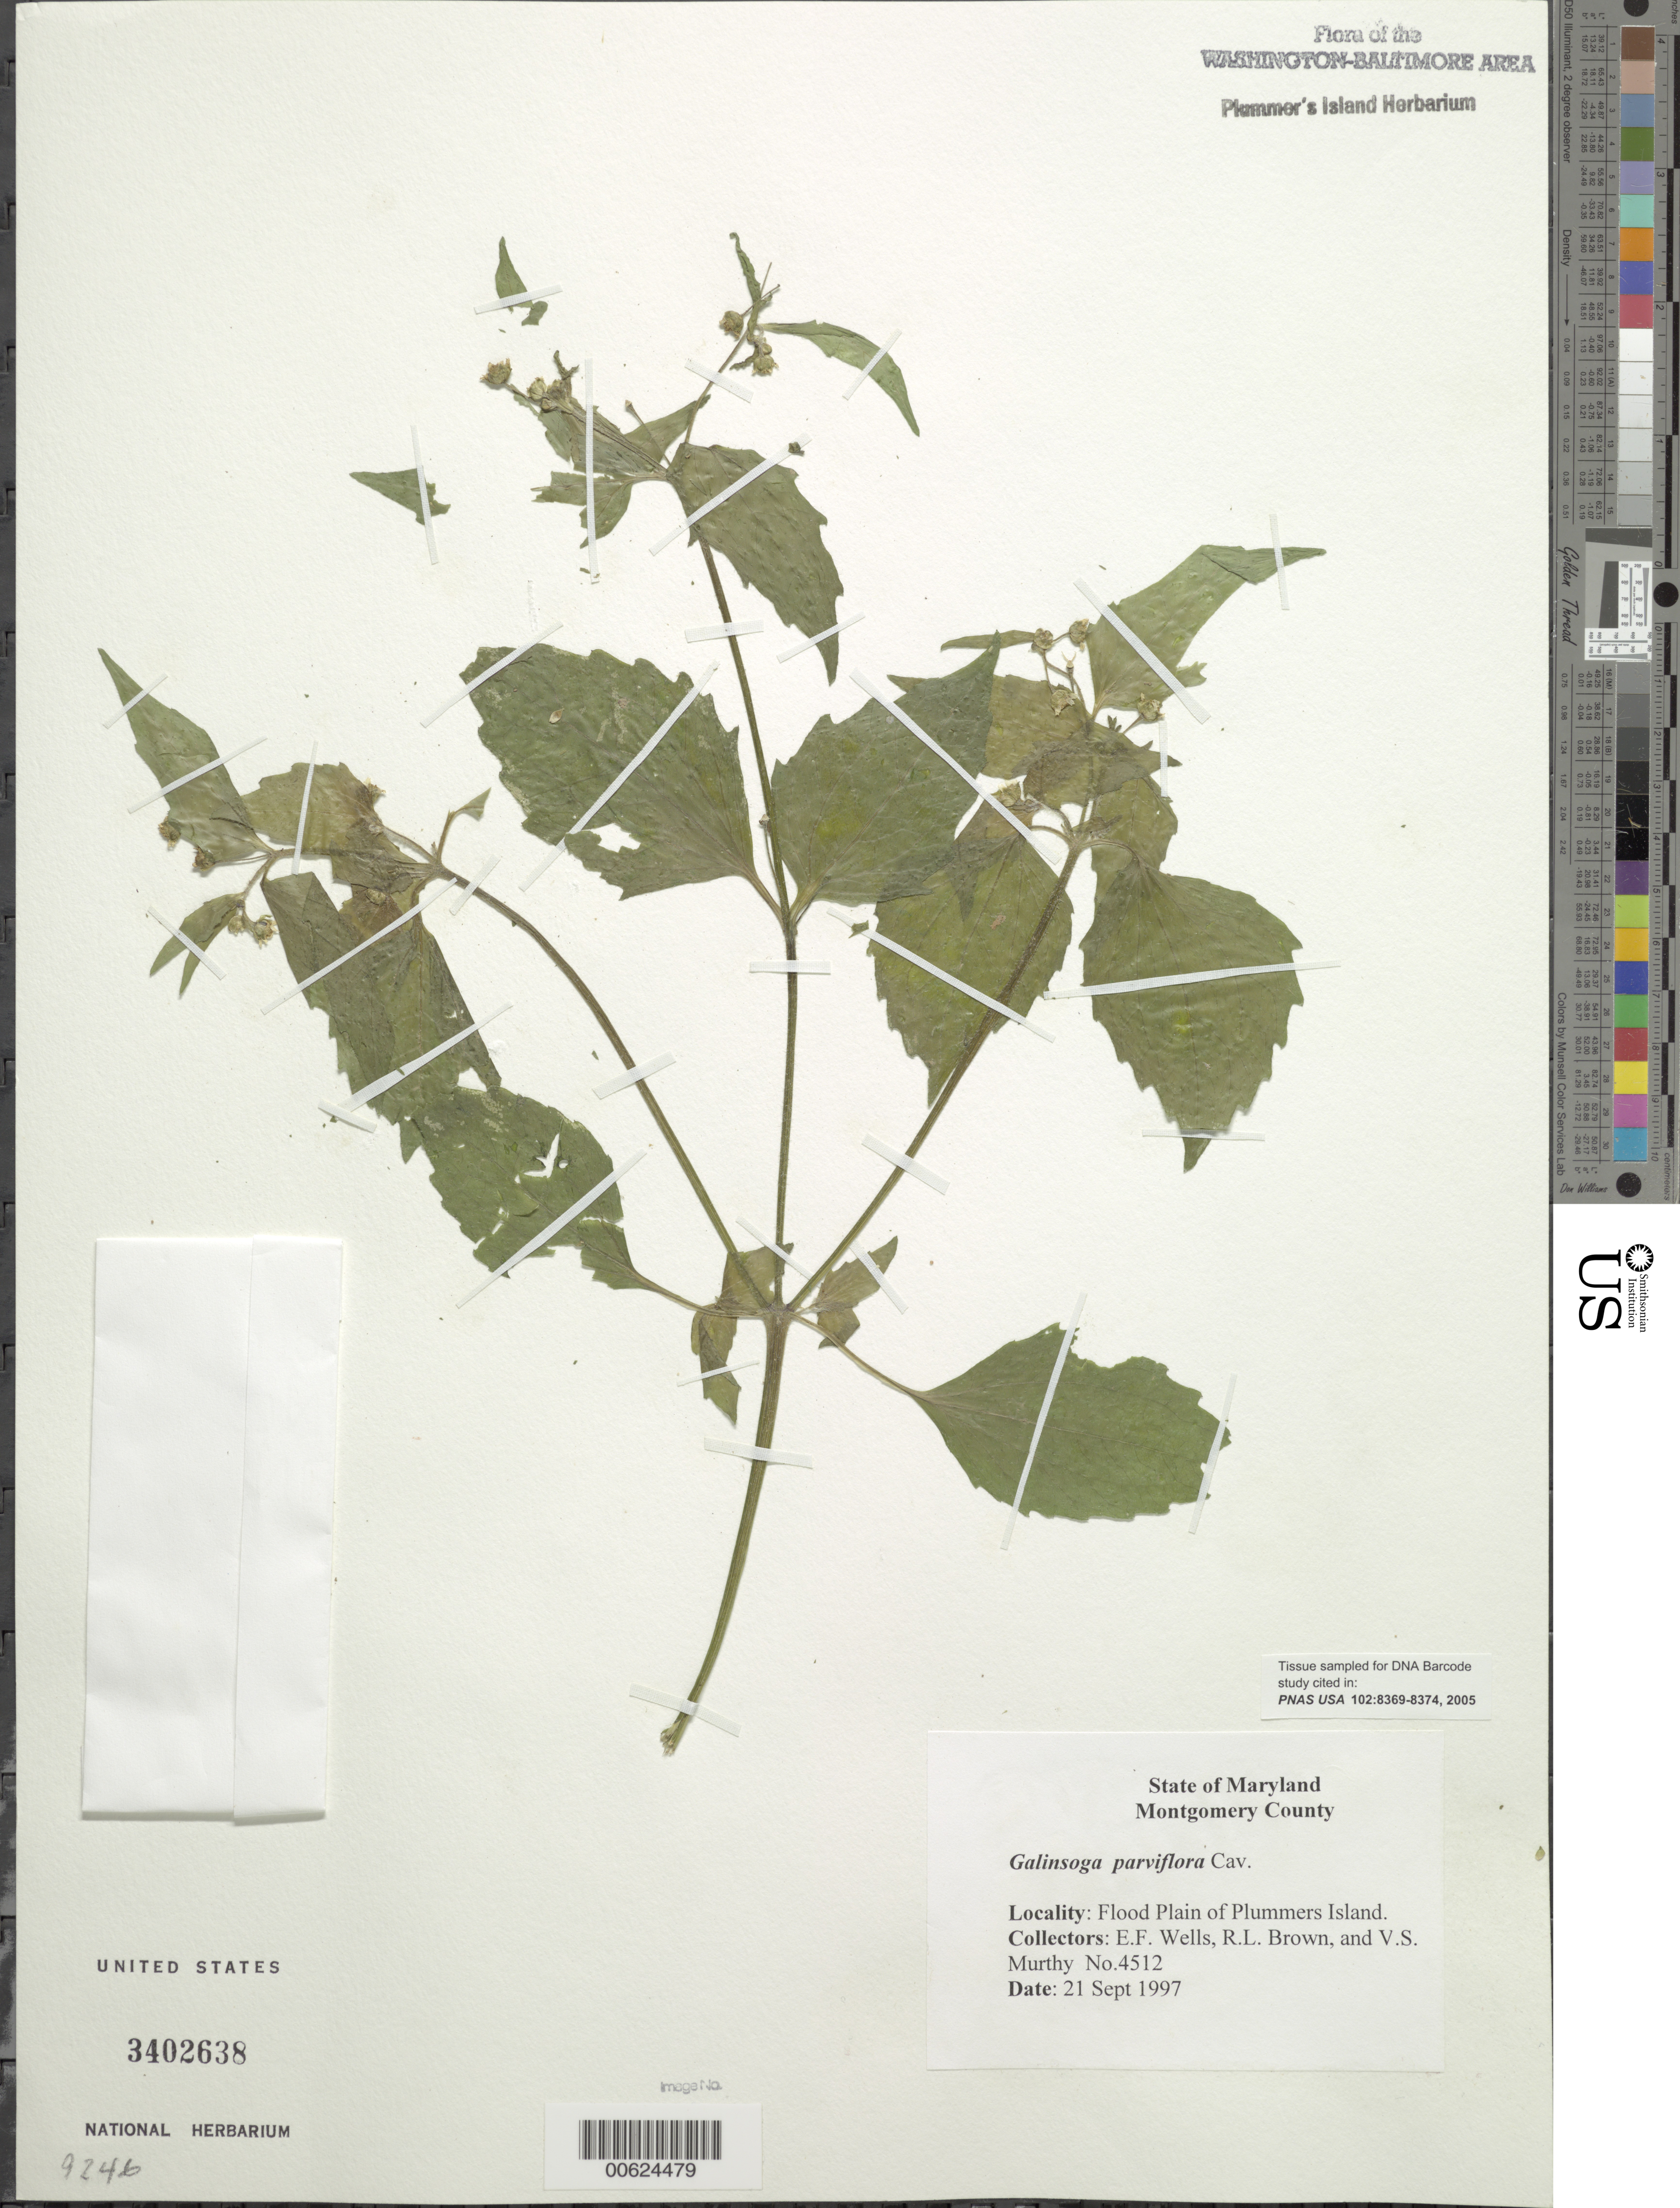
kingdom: Plantae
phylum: Tracheophyta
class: Magnoliopsida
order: Asterales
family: Asteraceae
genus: Galinsoga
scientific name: Galinsoga parviflora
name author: Cav.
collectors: E. F. Wells, R. L. Brown & V. S. Murthy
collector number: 4512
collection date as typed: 21 Sep 1997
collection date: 1997-09-21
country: United States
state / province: Maryland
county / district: Montgomery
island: Plummers Island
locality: Flood plain of Plummers Island Plummers Island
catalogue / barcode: US 3402638